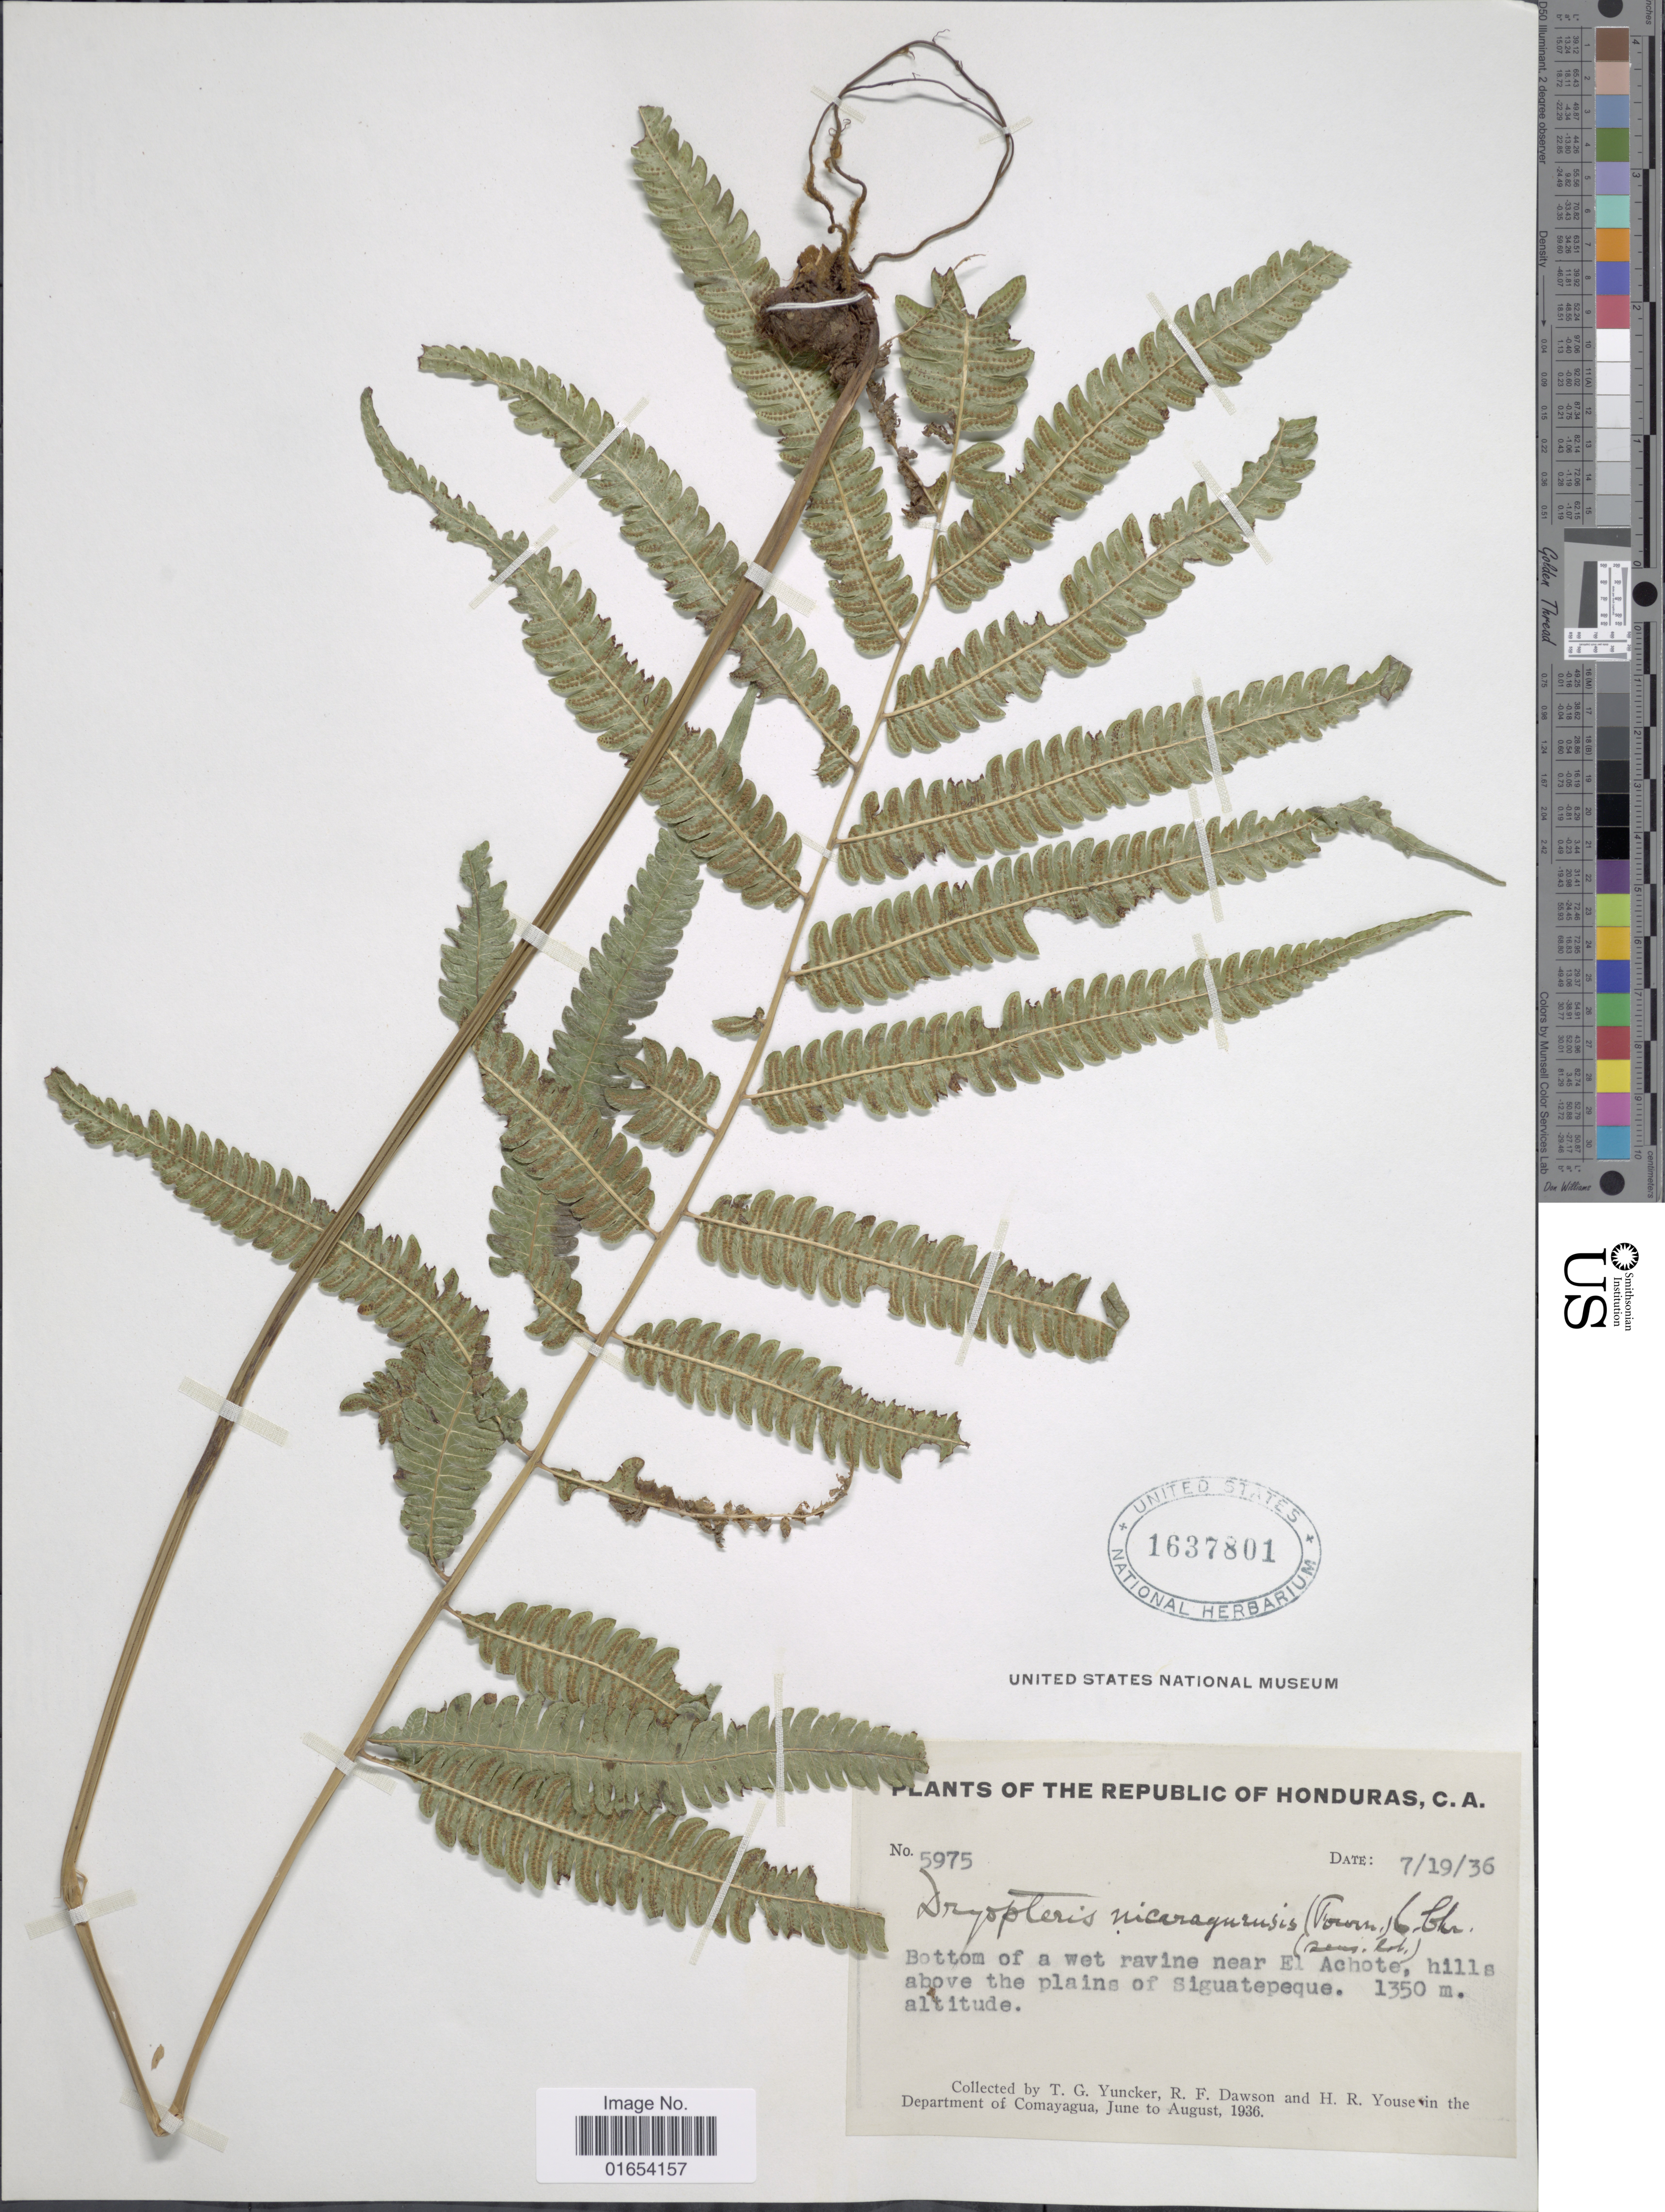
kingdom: Plantae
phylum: Tracheophyta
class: Polypodiopsida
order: Polypodiales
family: Thelypteridaceae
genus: Goniopteris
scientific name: Goniopteris nicaraguensis (C. Chr.) comb. nov., ined 2015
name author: (C. Chr.)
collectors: T. G. Yuncker, R. F. Dawson & H. Youse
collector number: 5975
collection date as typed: Transcribed d/m/y: 19/7/36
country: Honduras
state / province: Comayagua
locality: Bottom of a wet ravine near El Achote, hills above the plains of Siguatepeque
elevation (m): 1350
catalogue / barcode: US 1637801